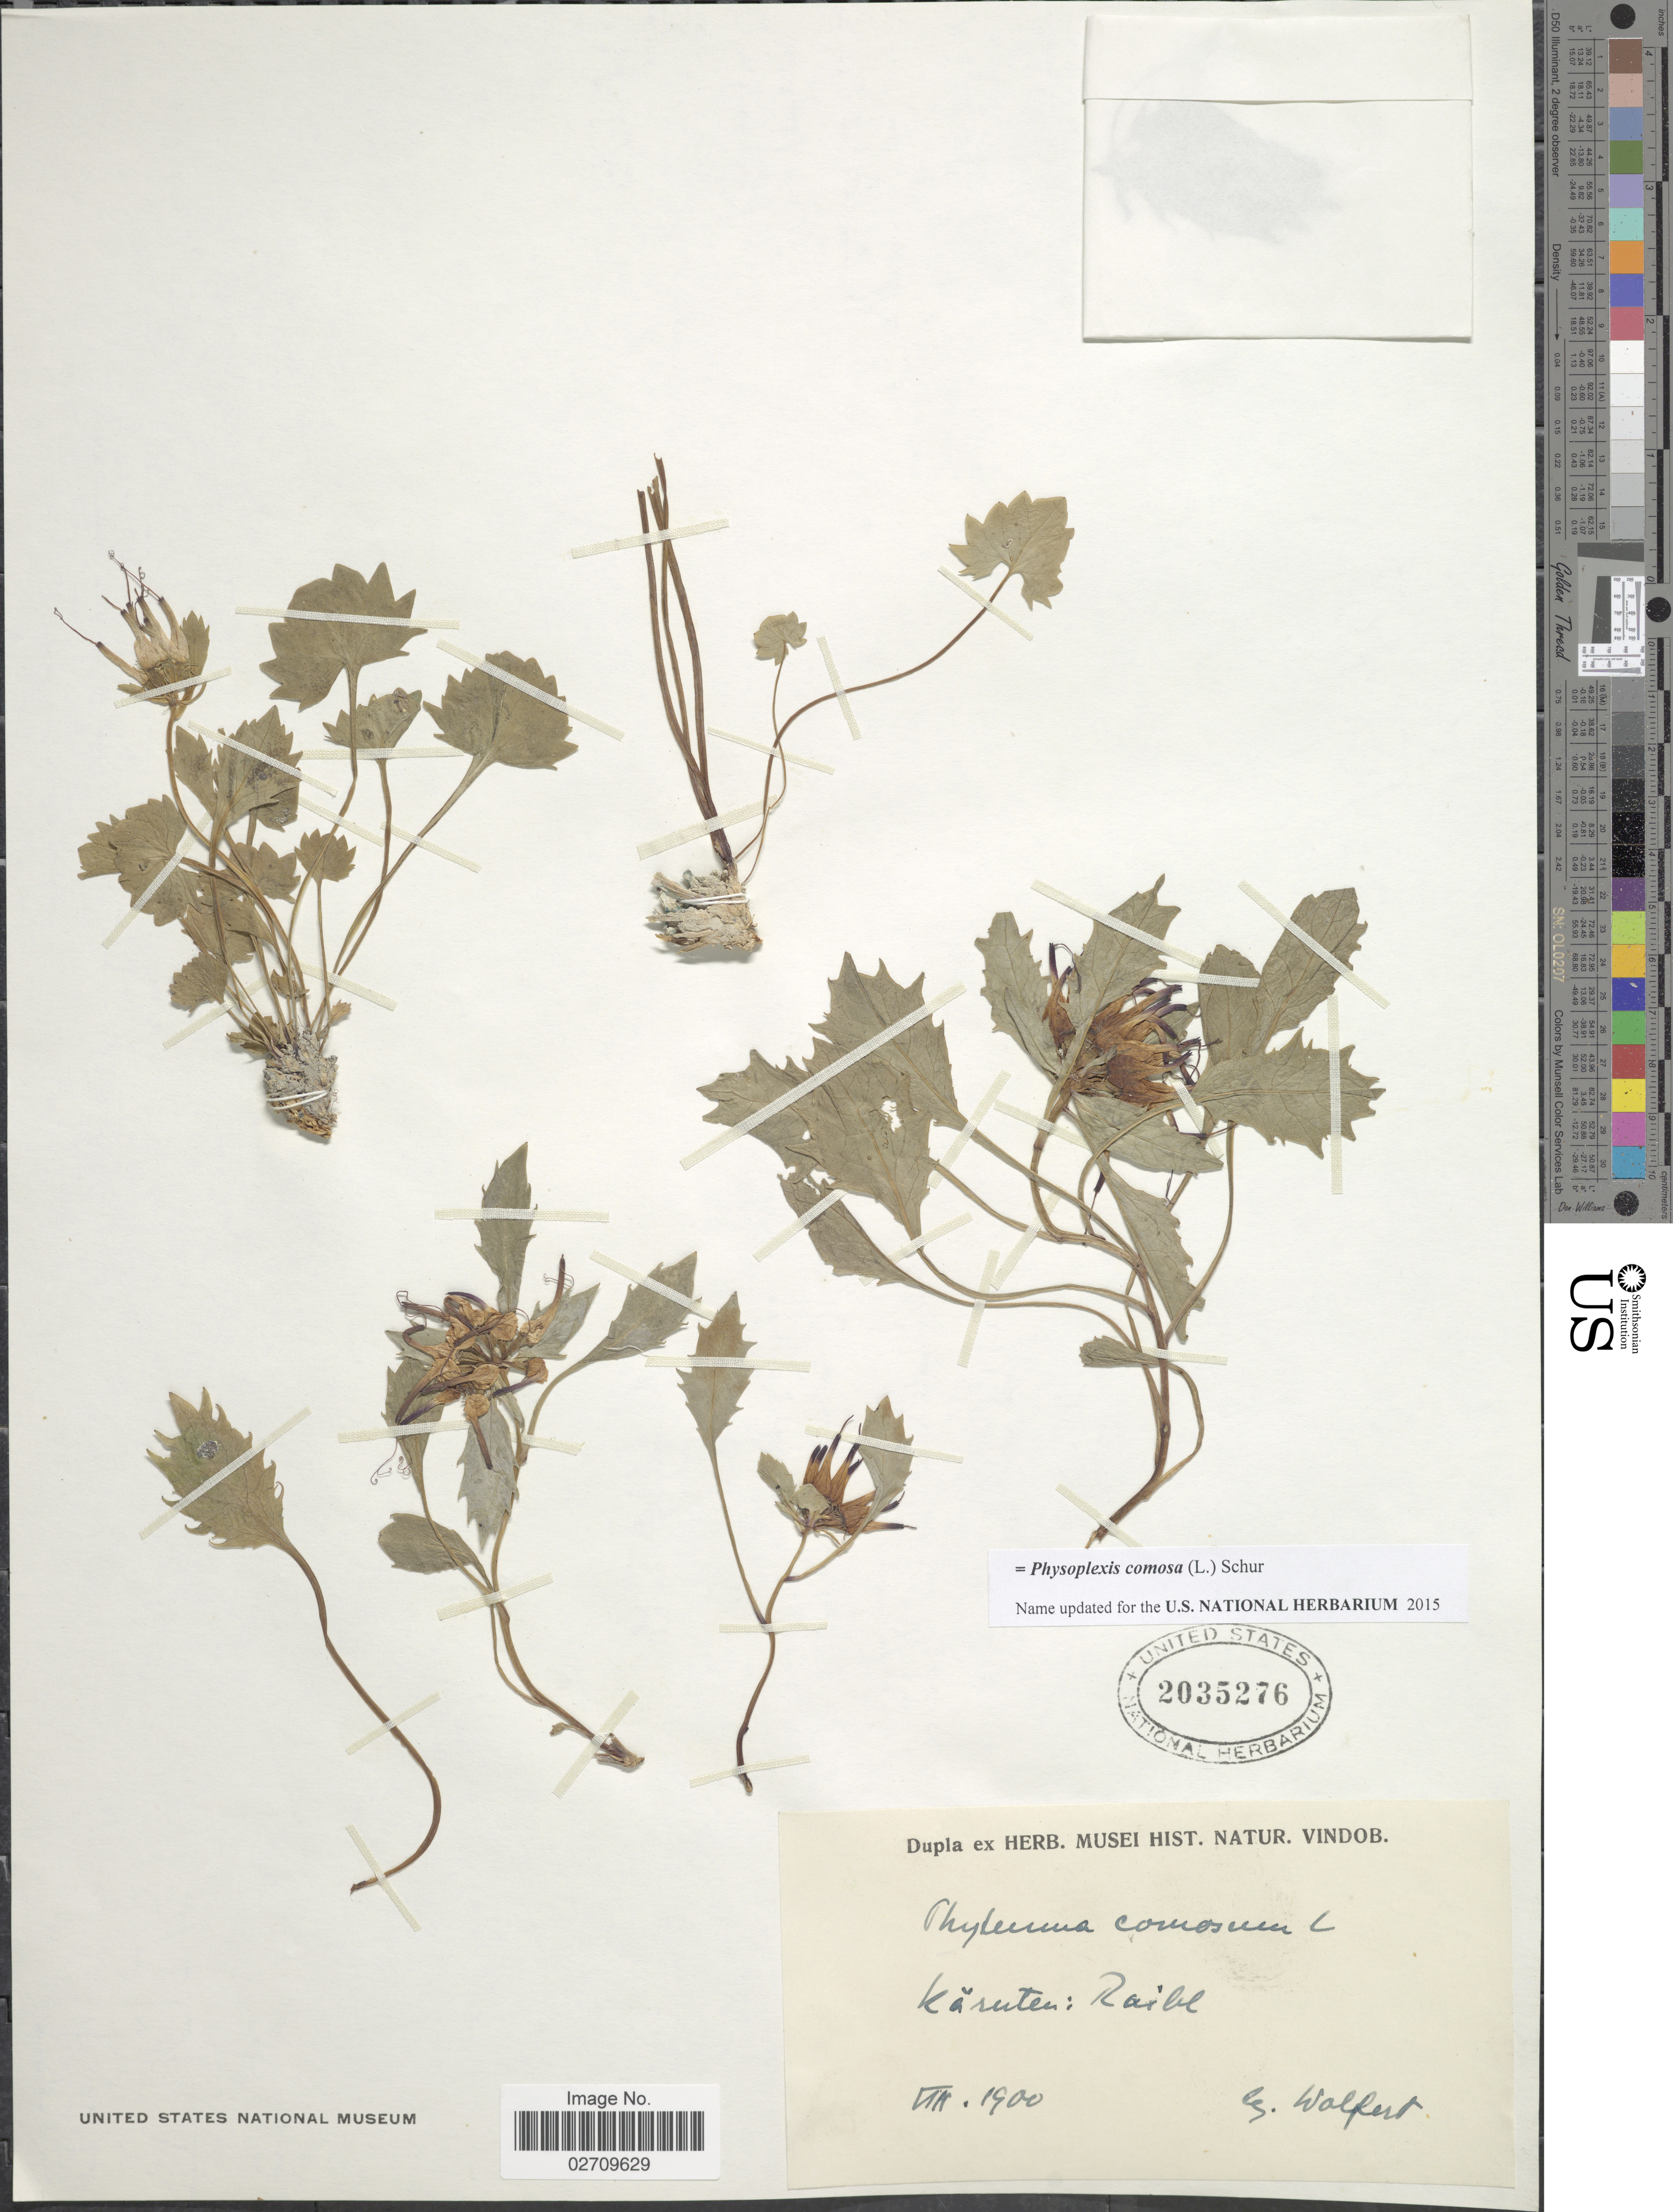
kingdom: Plantae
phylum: Tracheophyta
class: Magnoliopsida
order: Asterales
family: Campanulaceae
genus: Physoplexis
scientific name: Physoplexis comosa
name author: (L.) Schur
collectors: Wolfert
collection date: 1900-08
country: Austria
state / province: Karnten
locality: Kärnten: Raibl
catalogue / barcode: US 2035276